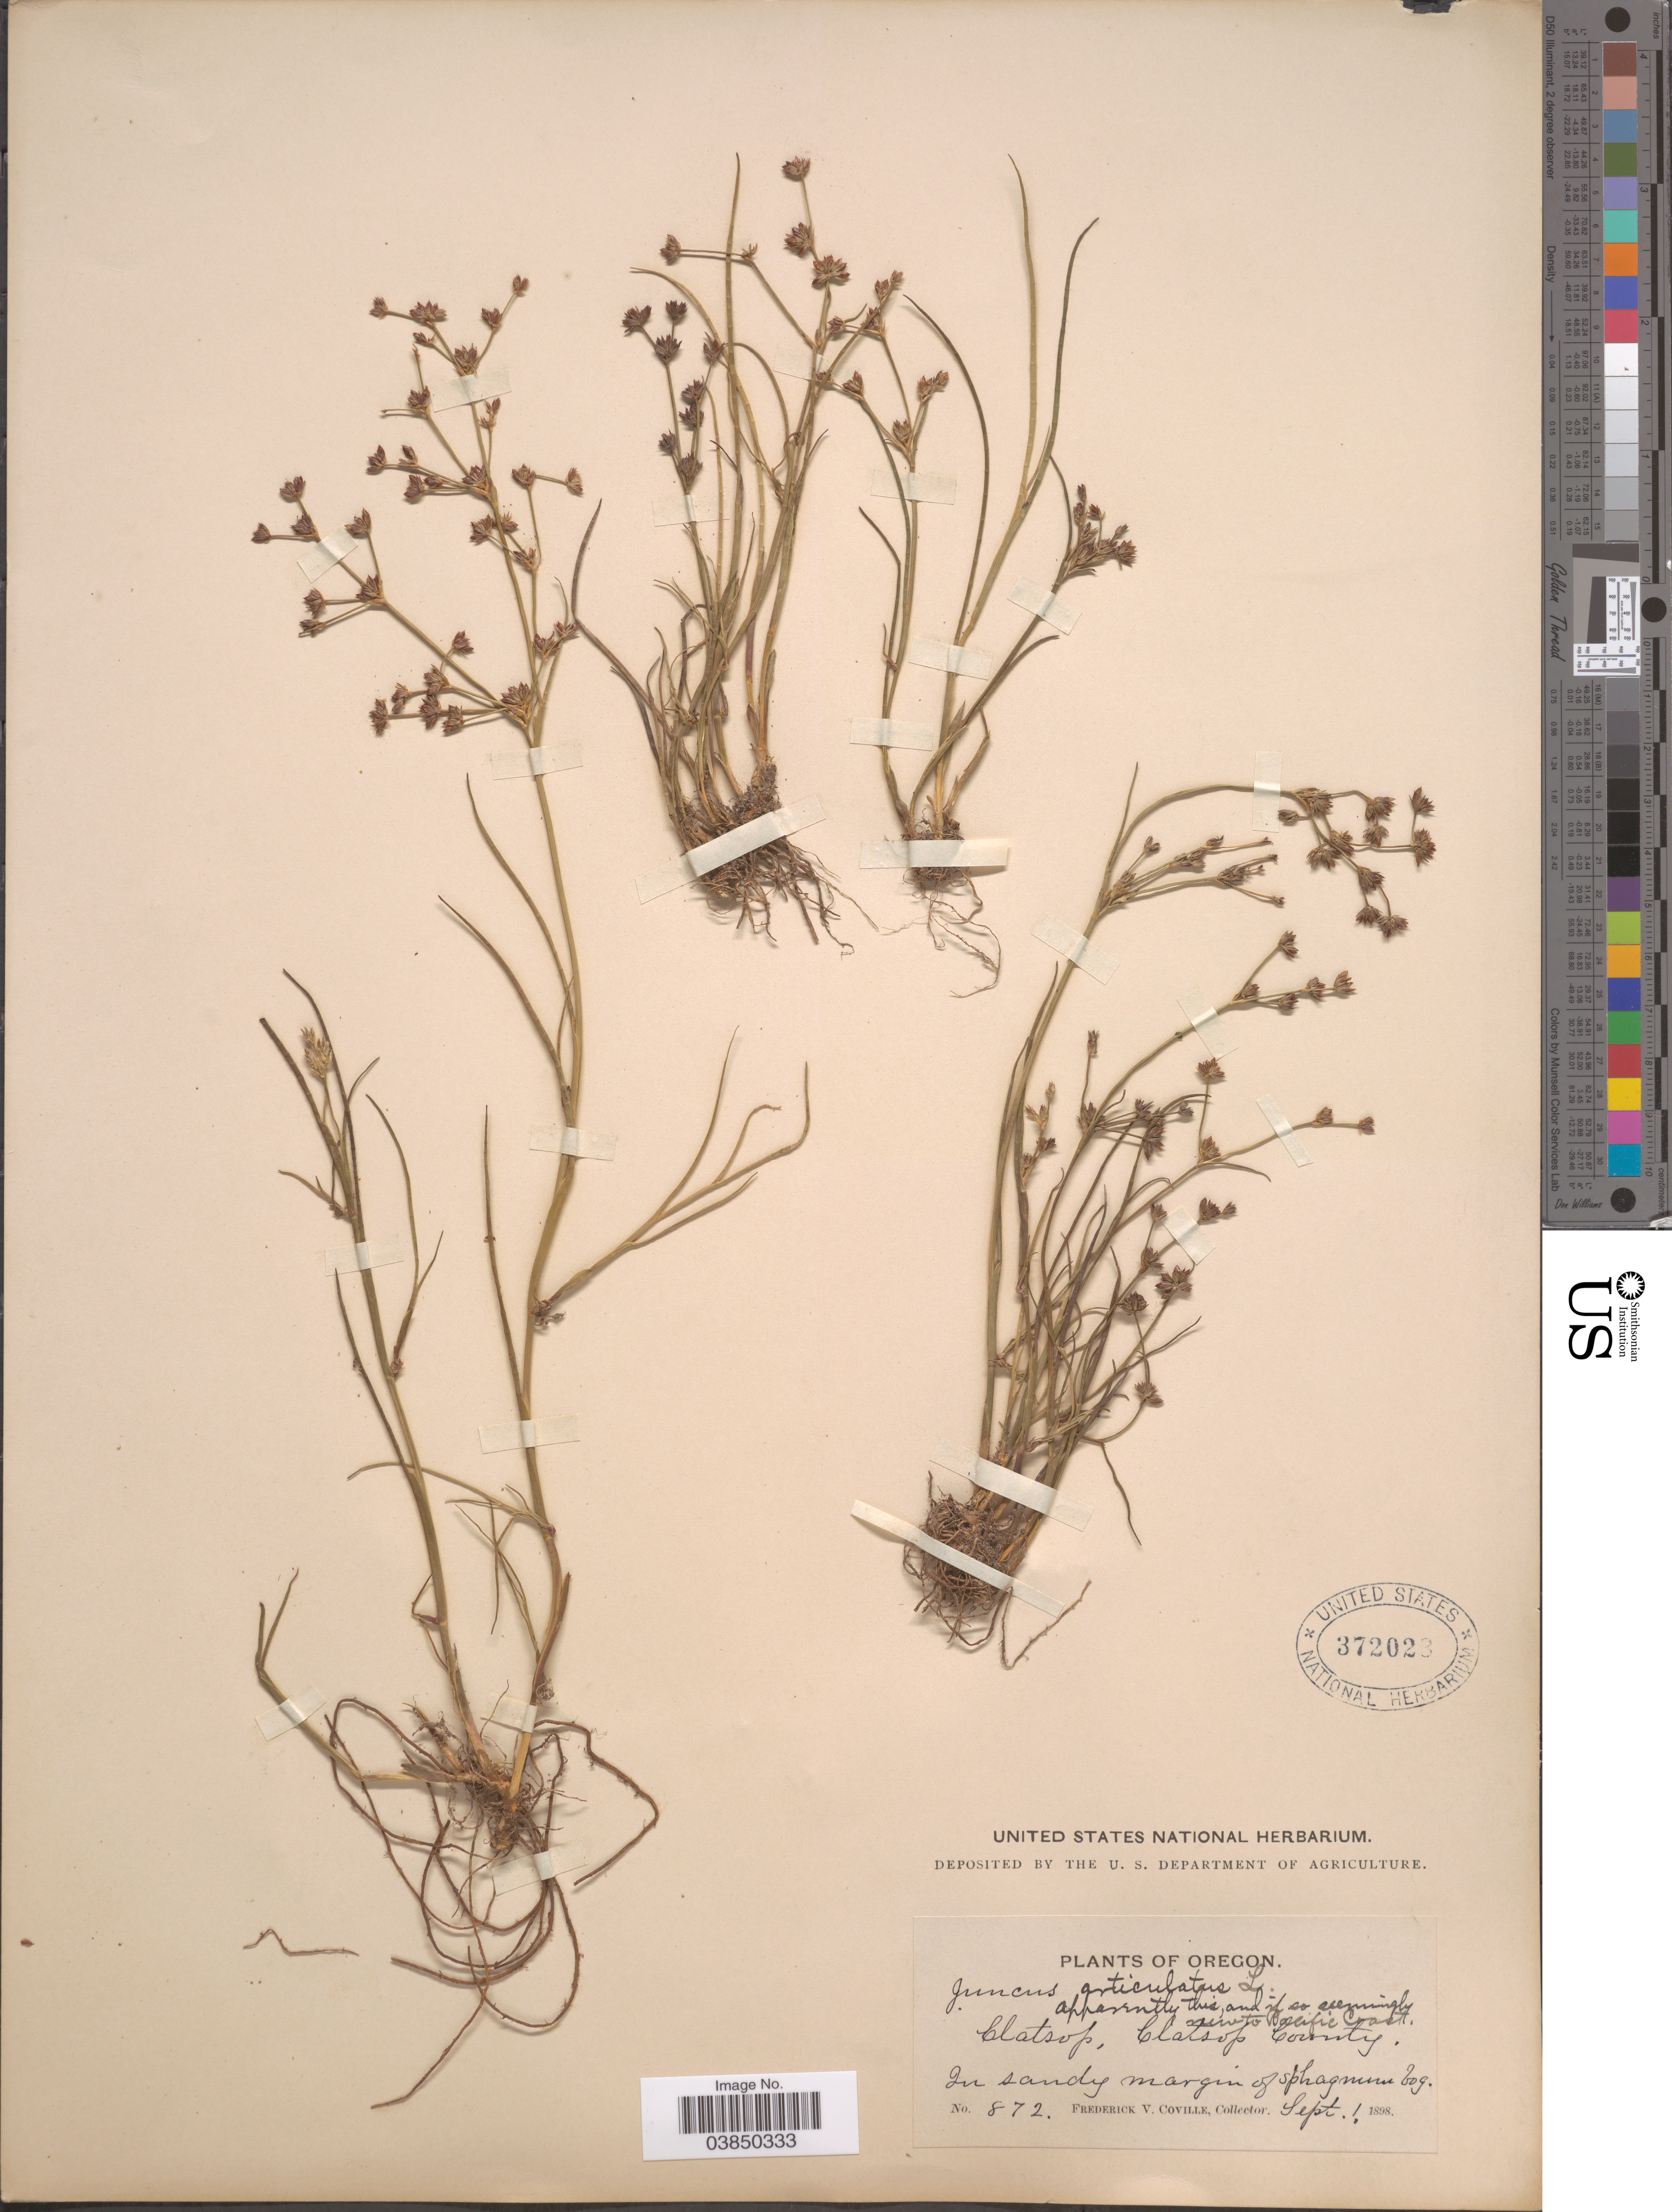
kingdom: Plantae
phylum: Tracheophyta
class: Liliopsida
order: Poales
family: Juncaceae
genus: Juncus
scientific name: Juncus articulatus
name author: L.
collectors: F. V. Coville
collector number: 872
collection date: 1898-09-01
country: United States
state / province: Oregon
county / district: Clatsop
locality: Clatsop, Clatsop County.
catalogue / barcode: US 372023